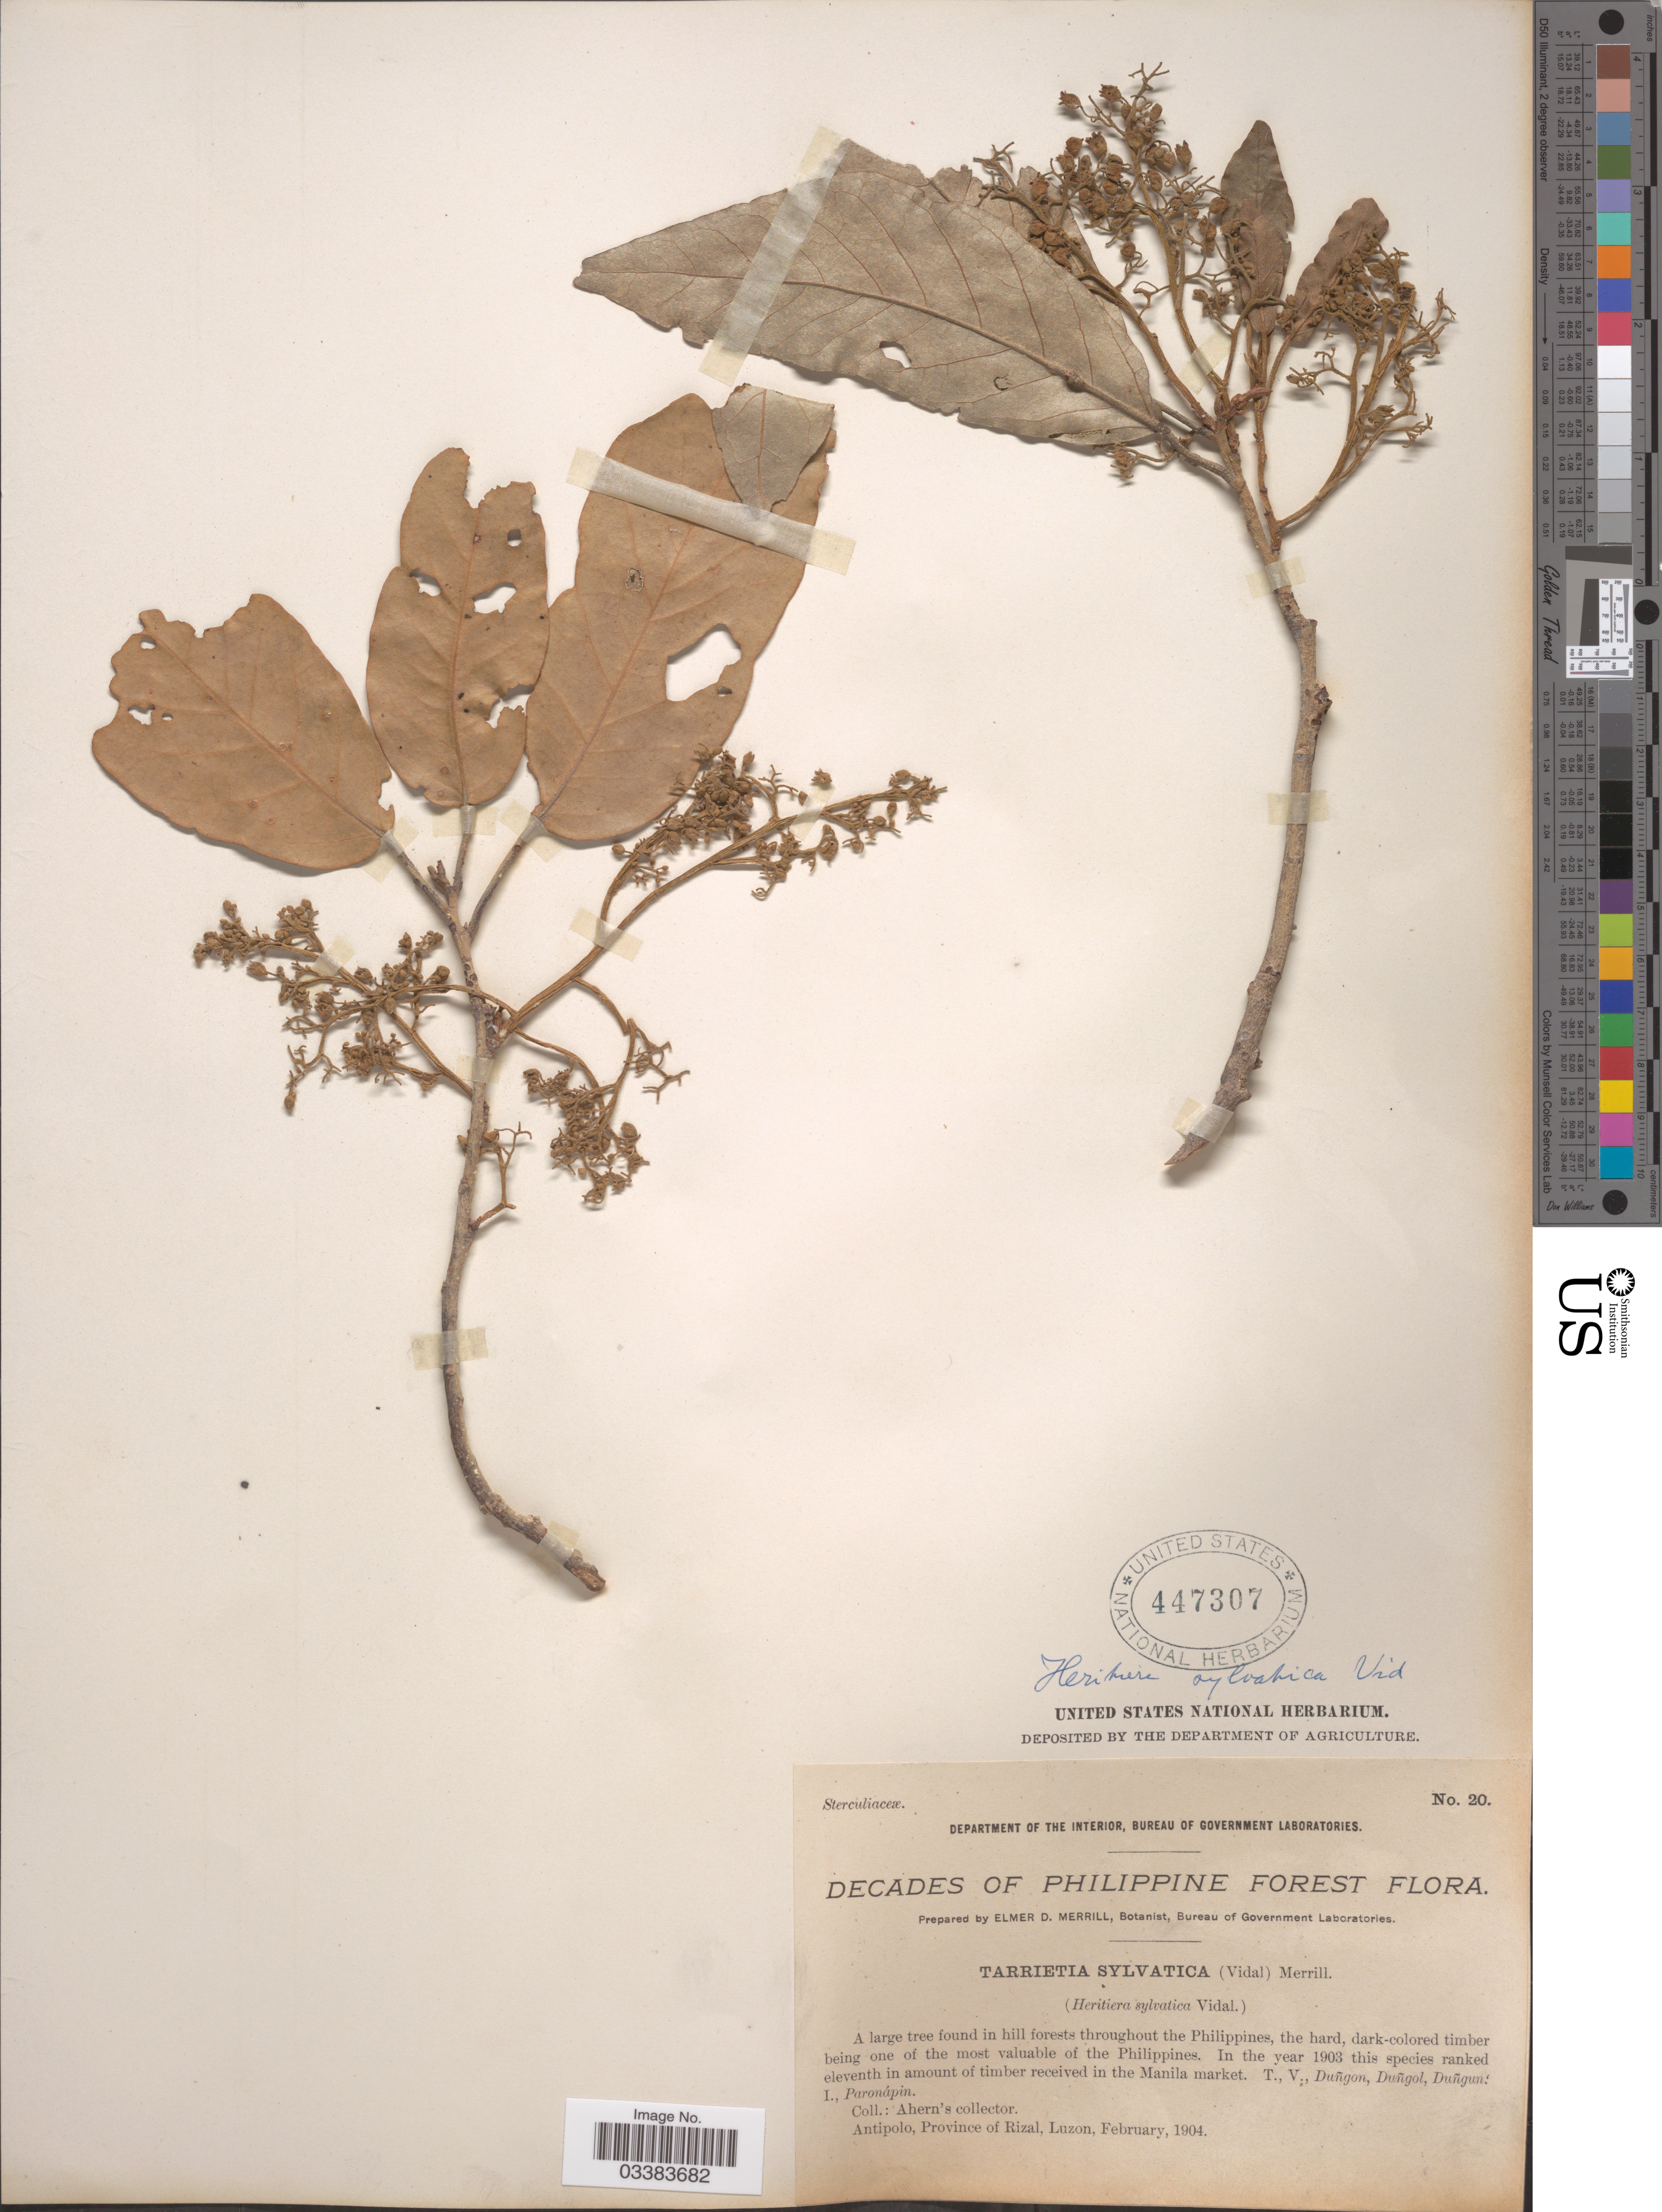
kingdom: Plantae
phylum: Tracheophyta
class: Magnoliopsida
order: Malvales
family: Malvaceae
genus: Heritiera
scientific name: Heritiera sylvatica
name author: S. Vidal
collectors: Ahern's collector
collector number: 20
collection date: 1904-02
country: Philippines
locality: Antipolo, Province of Rizal, Luzon.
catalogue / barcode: US 447307